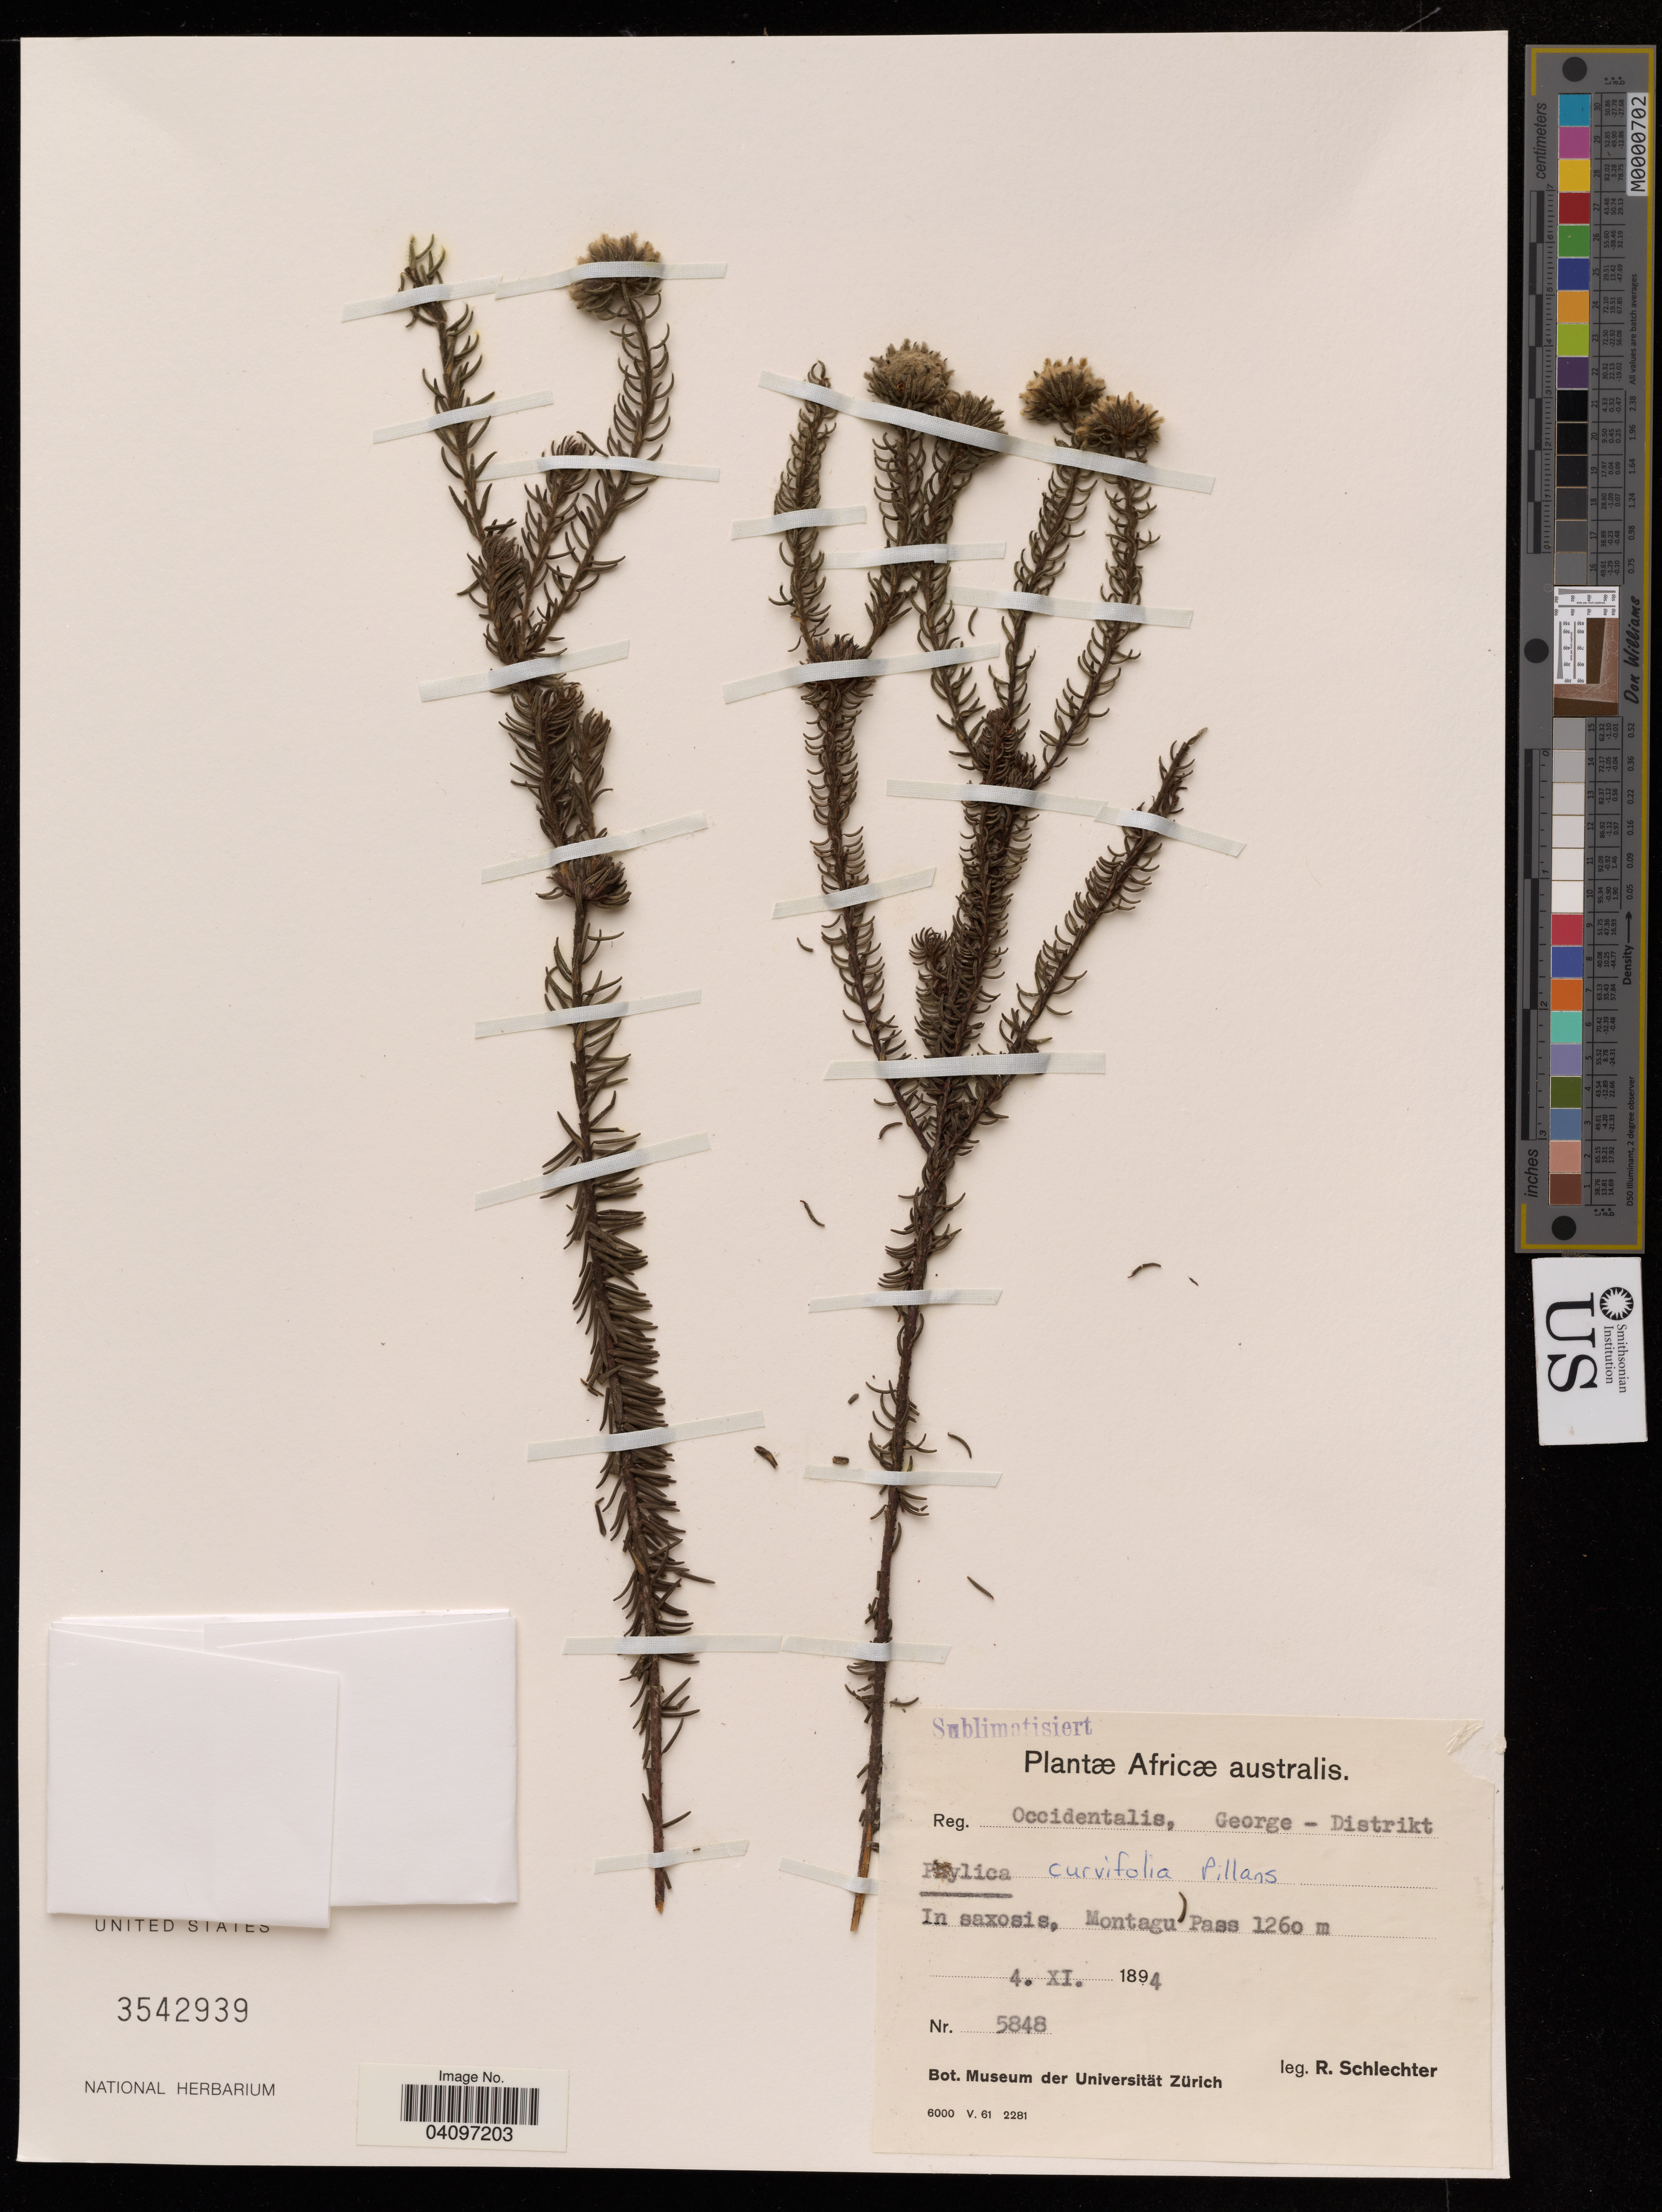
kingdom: Plantae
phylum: Tracheophyta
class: Magnoliopsida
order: Rosales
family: Rhamnaceae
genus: Phylica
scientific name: Phylica curvifolia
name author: Pillans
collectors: R. Schlechter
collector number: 5848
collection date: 1894-11-04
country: South Africa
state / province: Western Cape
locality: Montagu Pass.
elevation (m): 1260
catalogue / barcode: US 3542939